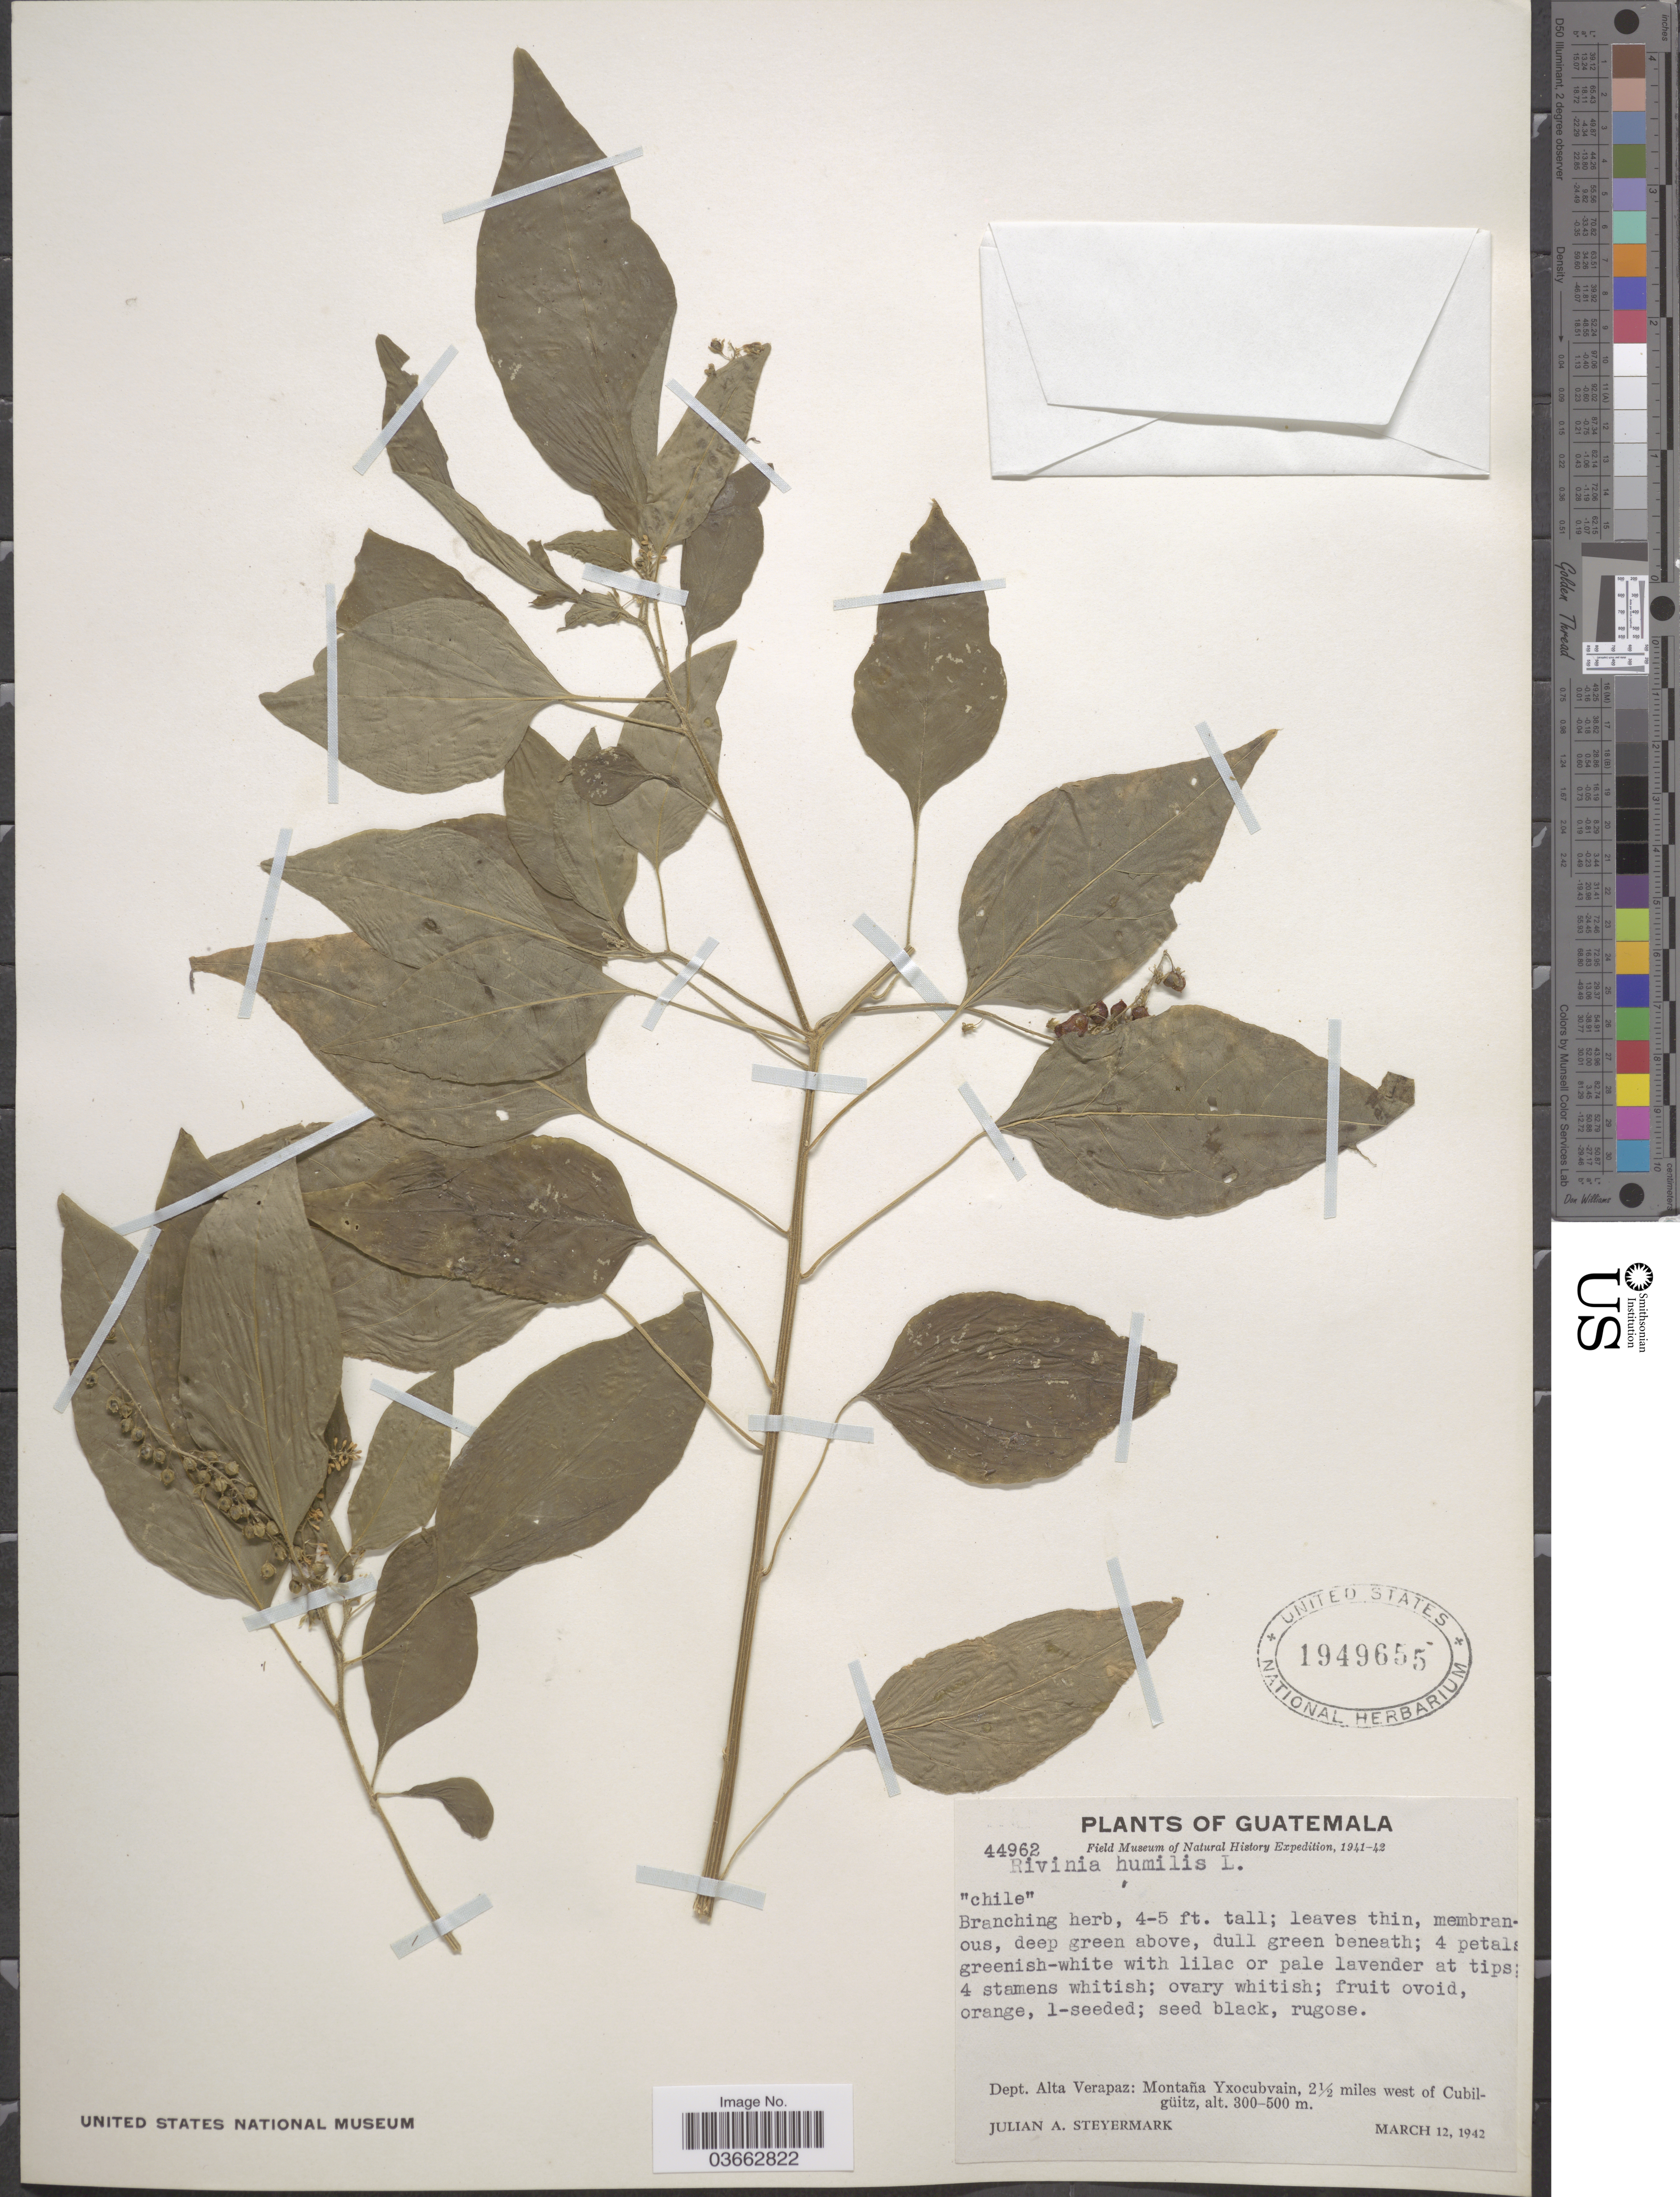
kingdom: Plantae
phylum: Tracheophyta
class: Magnoliopsida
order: Caryophyllales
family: Phytolaccaceae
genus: Rivina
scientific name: Rivina humilis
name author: L.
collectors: J. Steyermark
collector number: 44962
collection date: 1942-03-12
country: Guatemala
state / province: Alta Verapaz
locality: Dept. Alta Verapaz: Montaña Yxocubvain, 2½ miles west of Cubilgüitz.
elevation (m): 300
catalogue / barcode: US 1949655